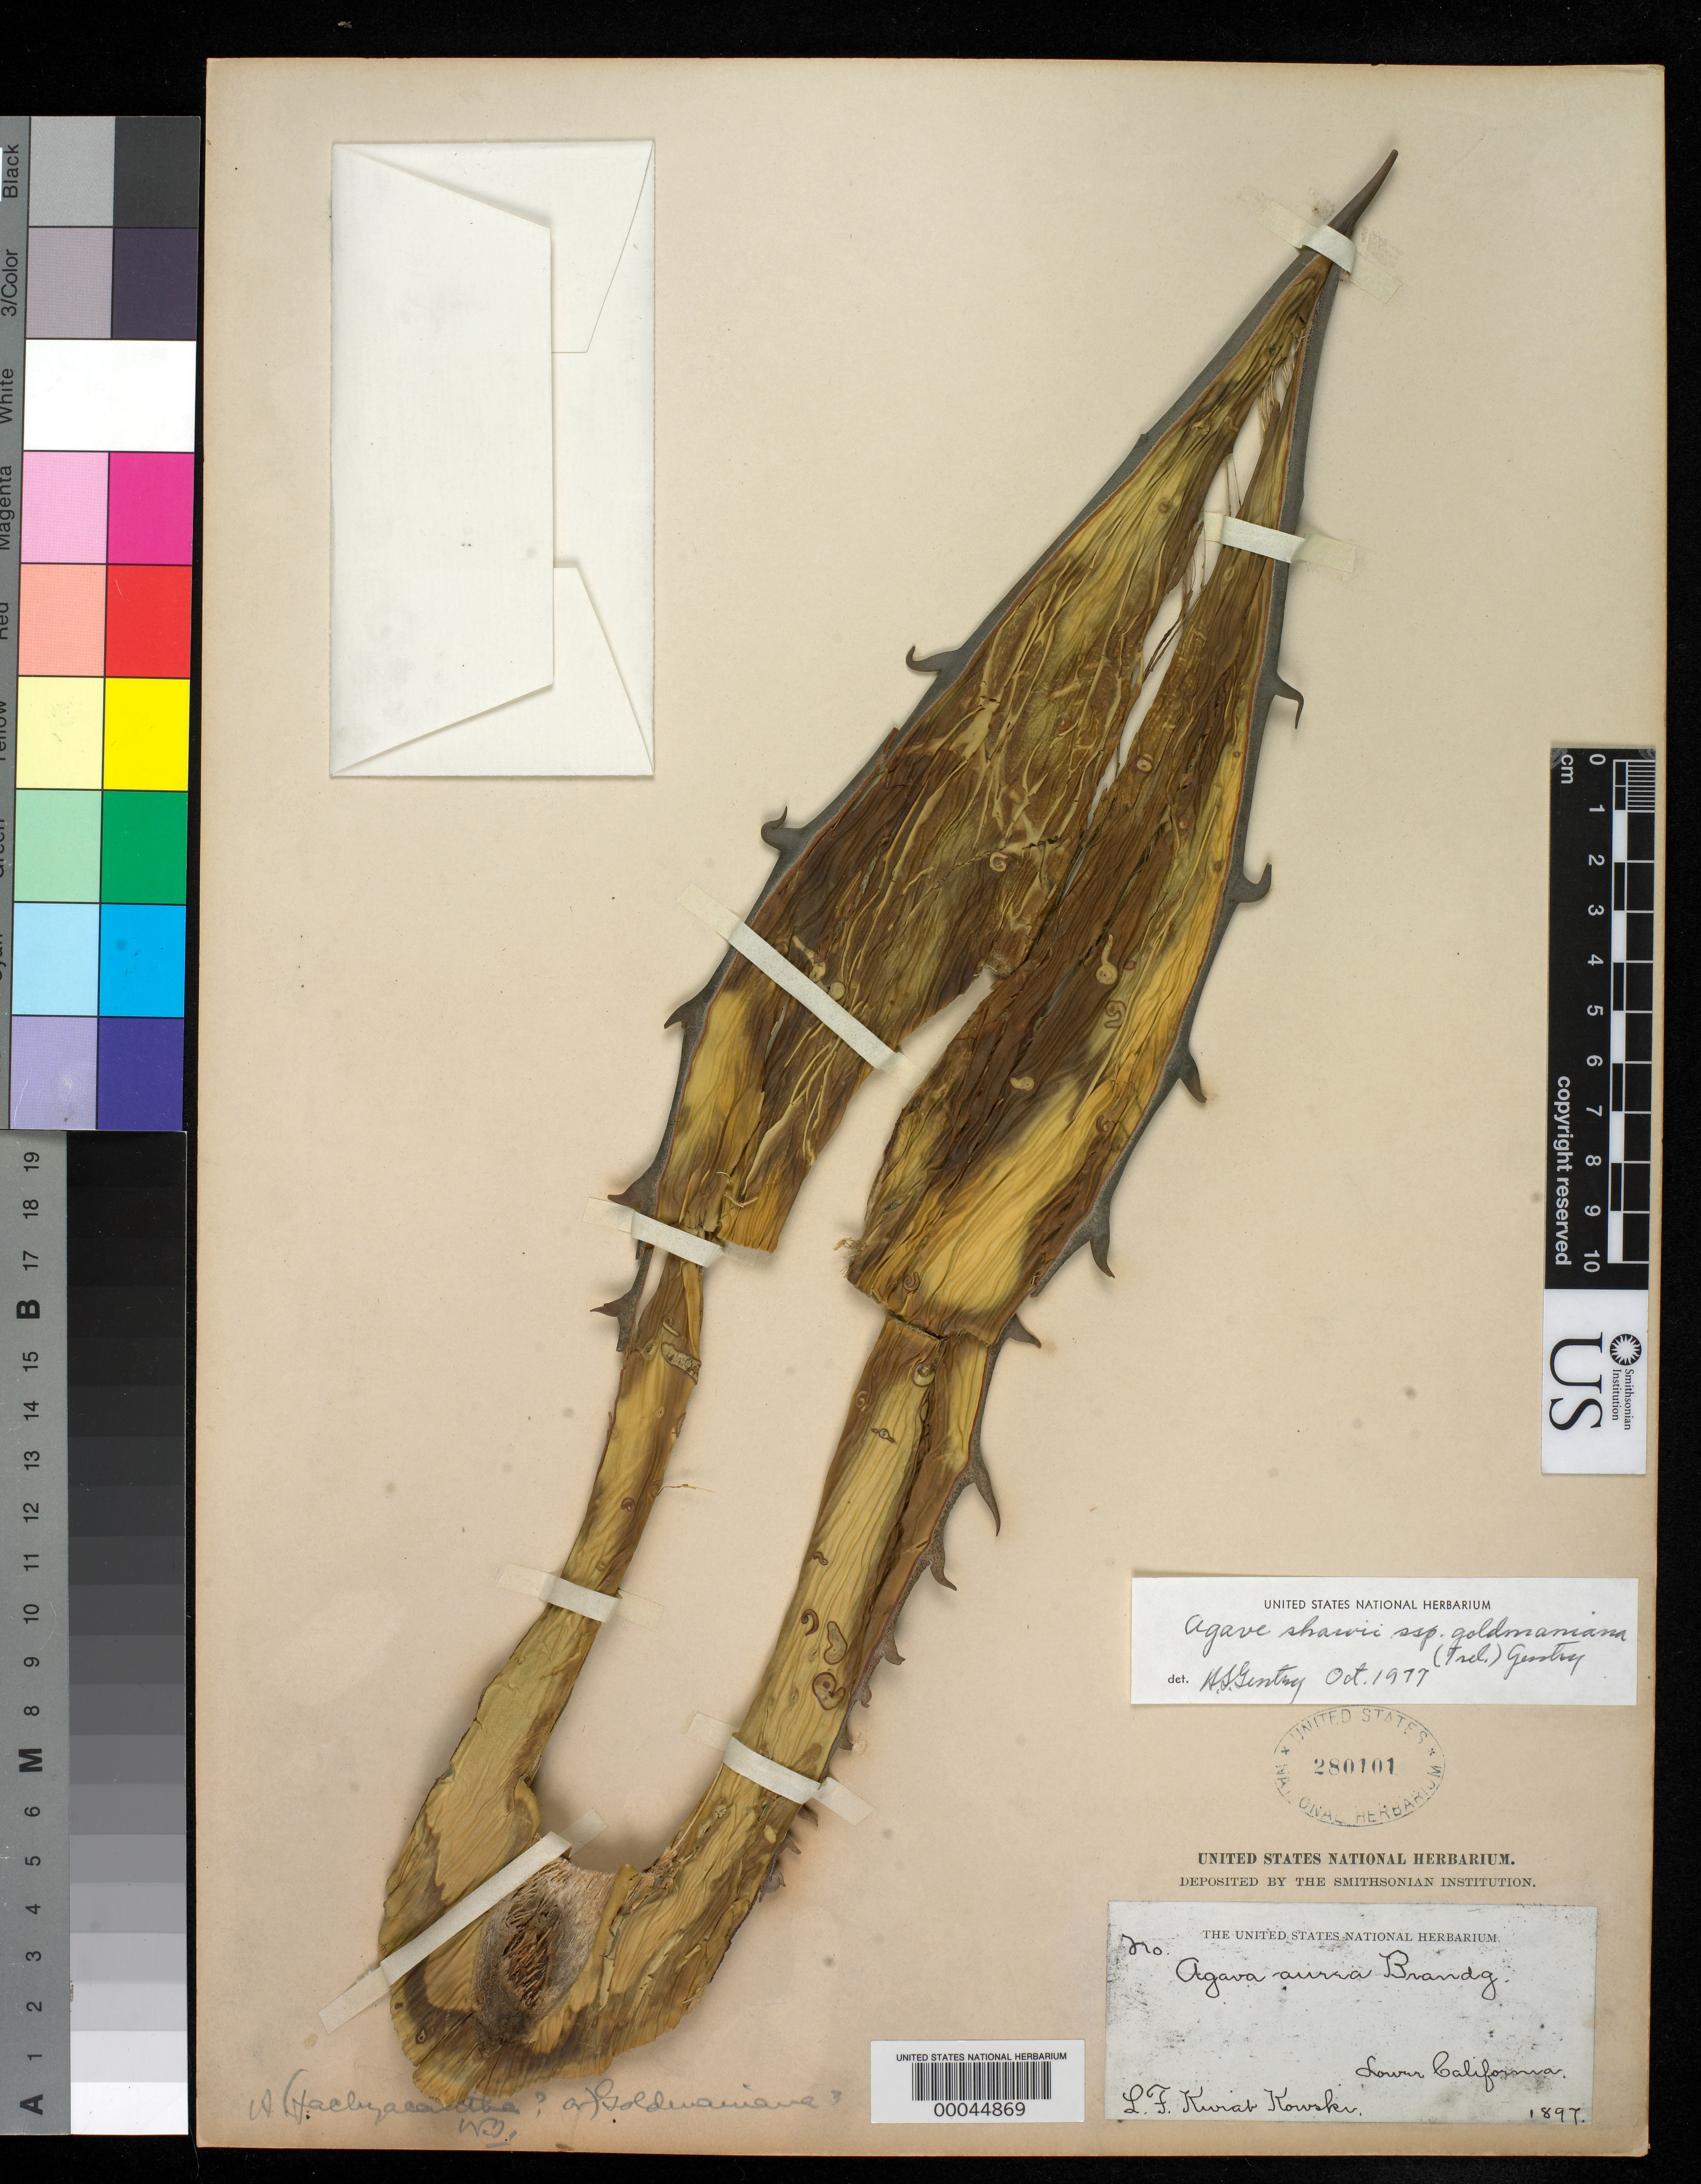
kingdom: Plantae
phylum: Tracheophyta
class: Liliopsida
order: Asparagales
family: Asparagaceae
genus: Agave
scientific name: Agave shawii subsp. goldmaniana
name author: (Trel.) Gentry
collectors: L. Kowski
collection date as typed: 1897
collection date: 1897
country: Mexico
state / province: Baja California Norte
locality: ENE of El Rodeo.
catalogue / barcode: US 280101